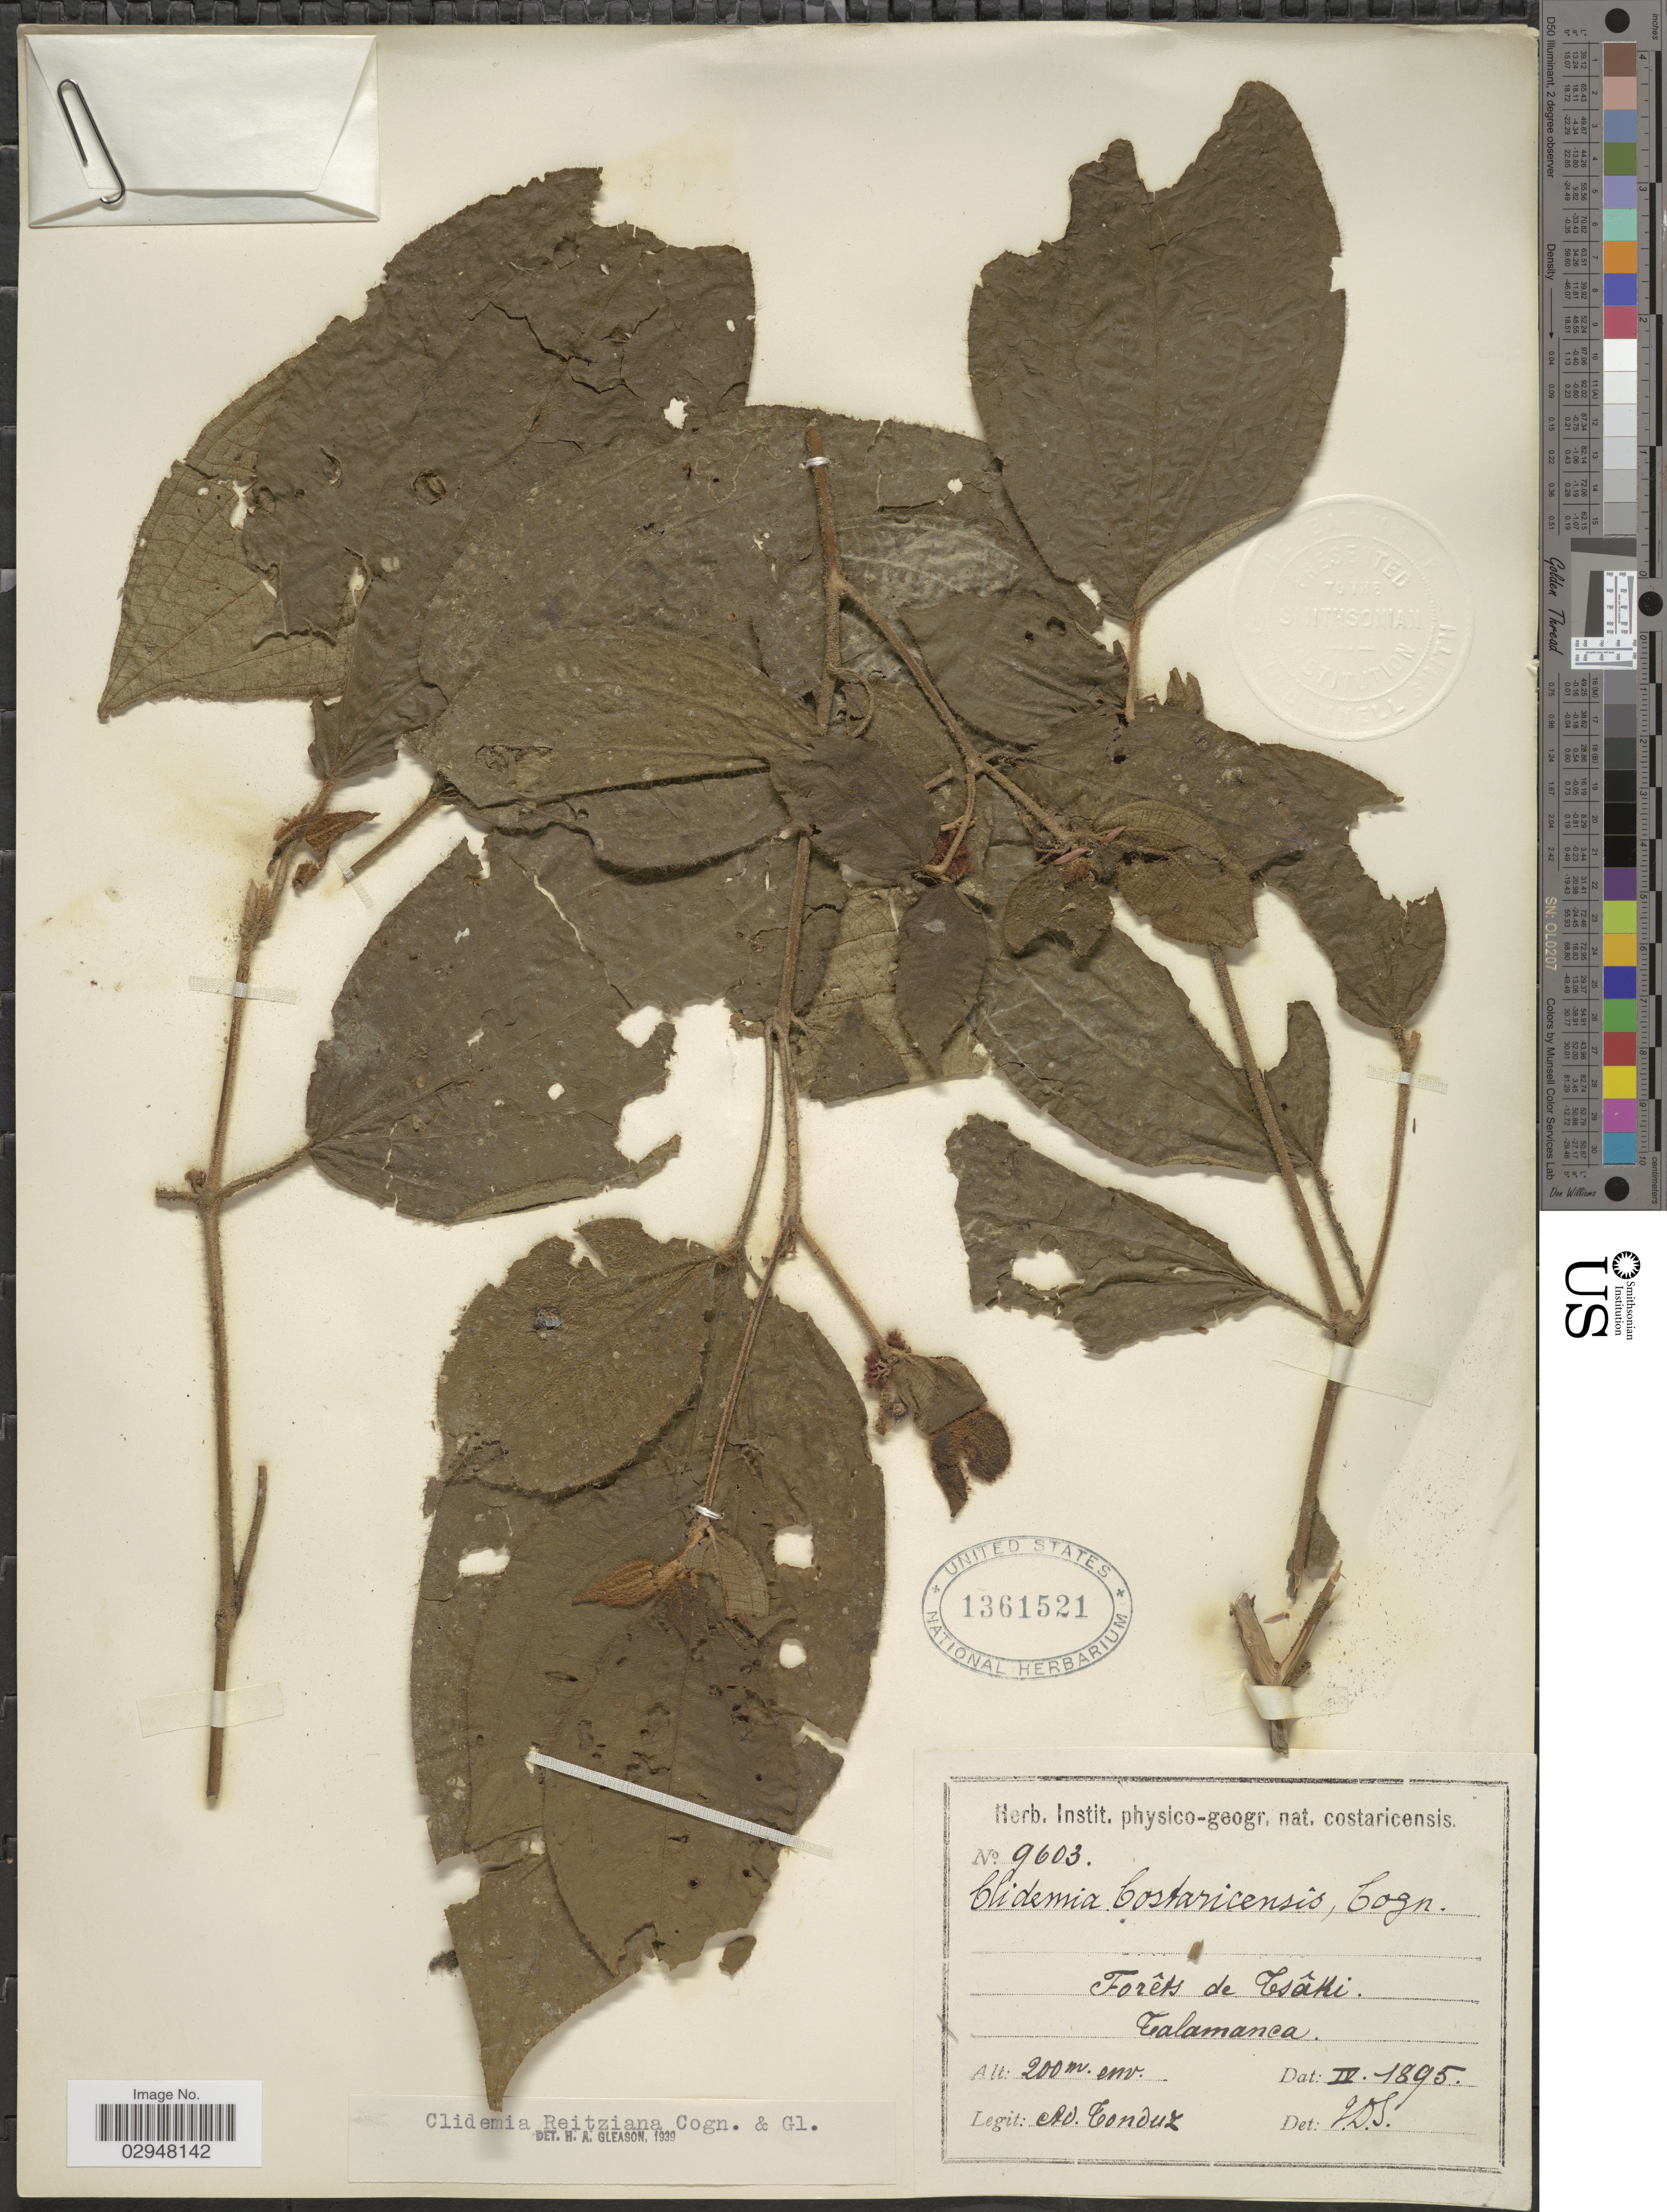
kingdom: Plantae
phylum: Tracheophyta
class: Magnoliopsida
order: Myrtales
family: Melastomataceae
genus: Clidemia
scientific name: Clidemia reitziana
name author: Cogn. & Gleason in Gleason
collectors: A. Tonduz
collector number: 9603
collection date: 1895-04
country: Costa Rica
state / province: Limón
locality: Forêts de Tsâki.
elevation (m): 200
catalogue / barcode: US 1361521